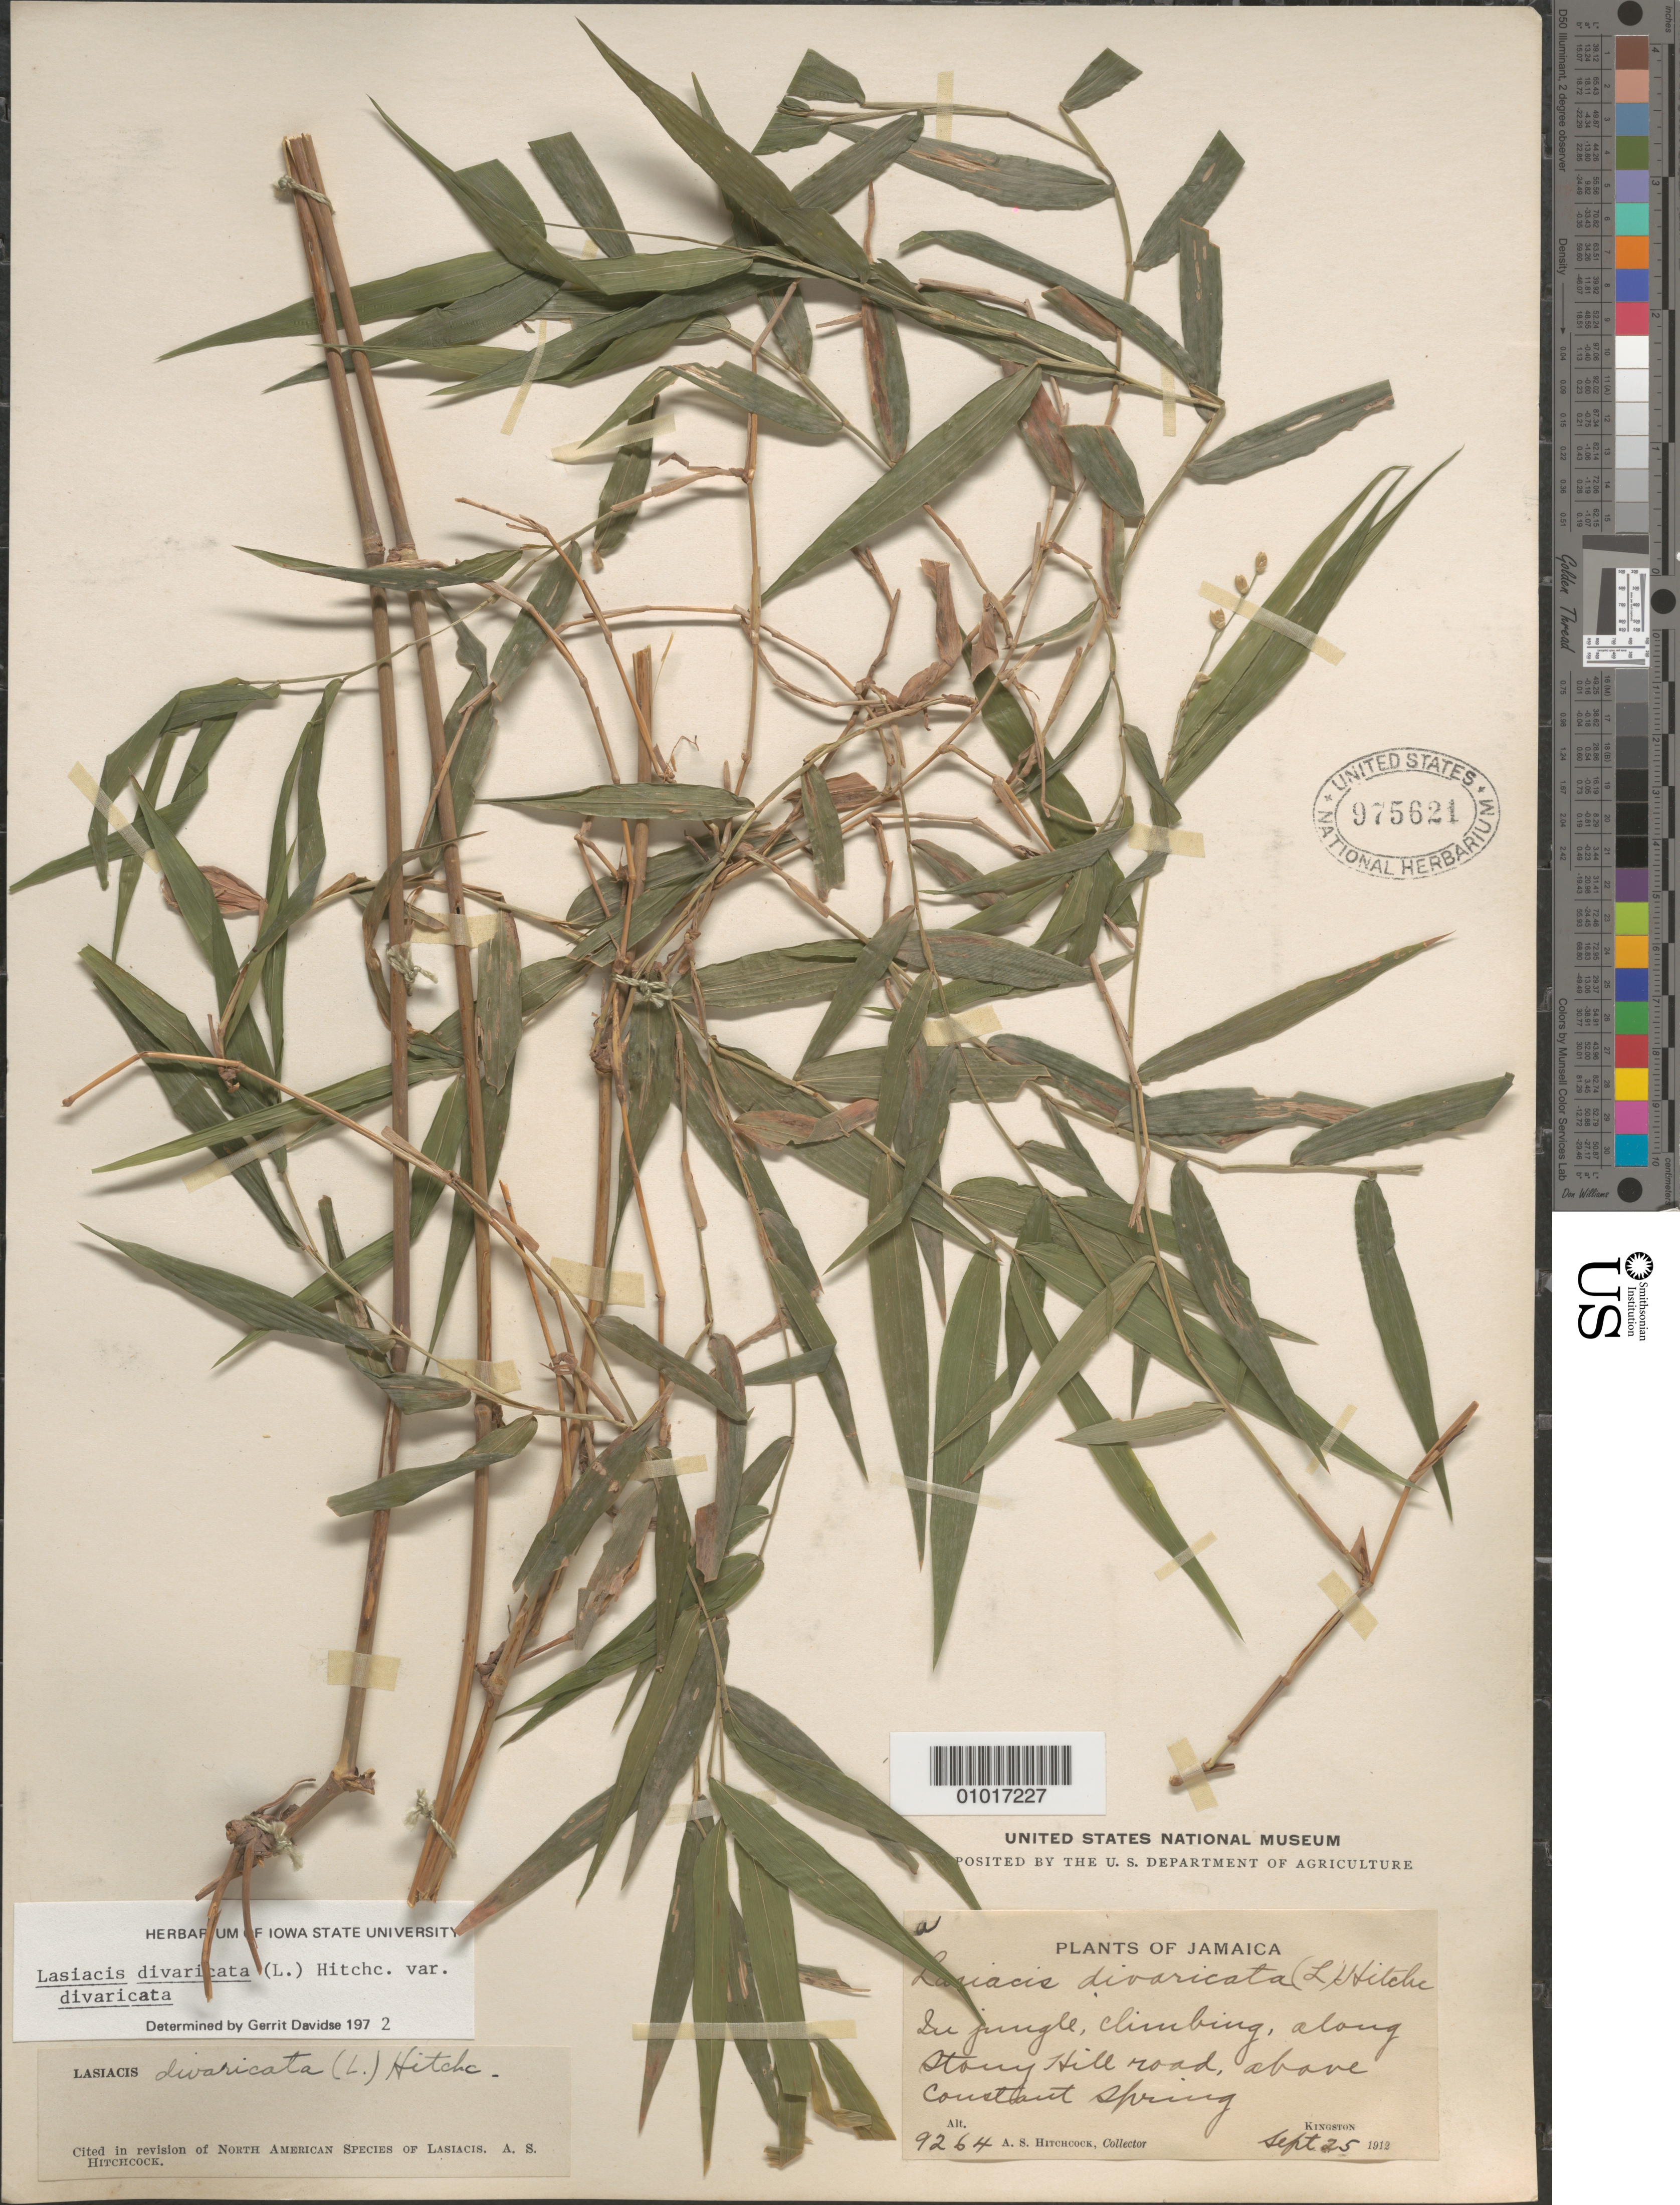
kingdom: Plantae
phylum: Tracheophyta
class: Liliopsida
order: Poales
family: Poaceae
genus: Lasiacis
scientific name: Lasiacis divaricata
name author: (L.) Hitchc.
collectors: A. S. Hitchcock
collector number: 9264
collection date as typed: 25 Sep 1912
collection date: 1912-09-25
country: Jamaica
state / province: Kingston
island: Jamaica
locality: Stony Hill road, above constant spring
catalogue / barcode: US 975621